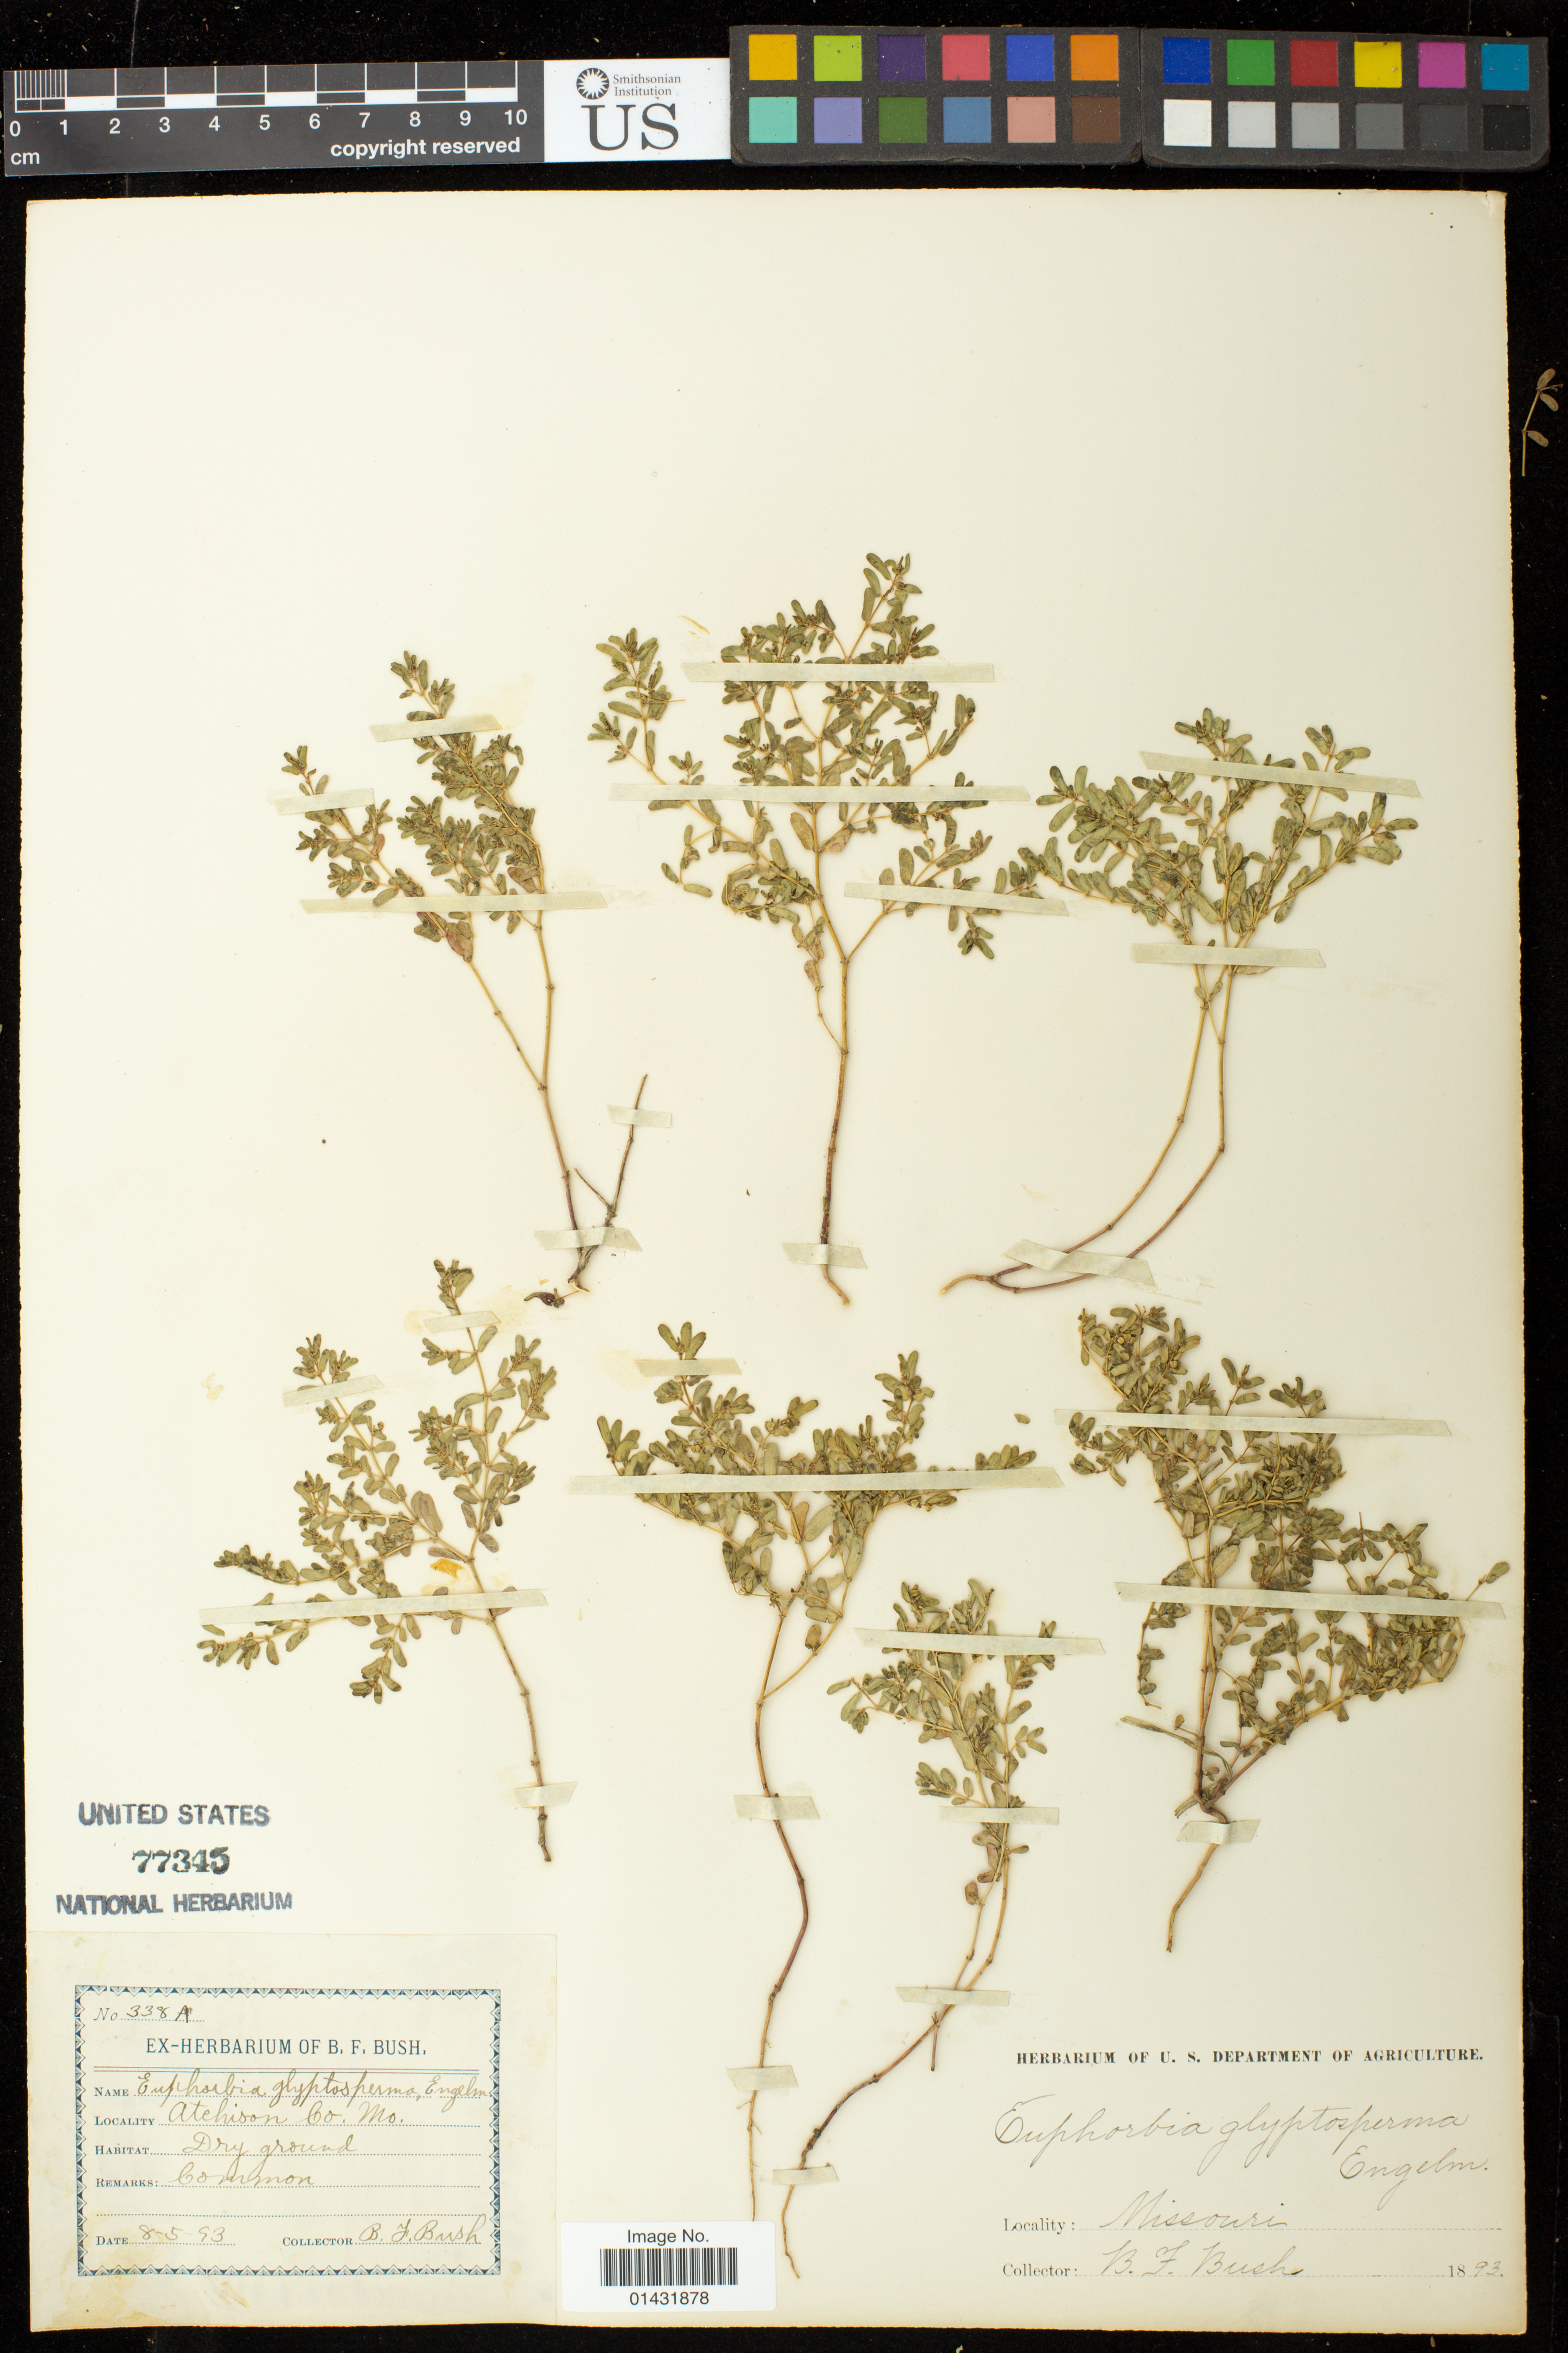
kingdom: Plantae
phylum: Tracheophyta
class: Magnoliopsida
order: Malpighiales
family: Euphorbiaceae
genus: Euphorbia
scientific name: Euphorbia glyptosperma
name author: Engelm.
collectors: B. F. Bush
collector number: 338A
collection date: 1893-08-05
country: United States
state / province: Missouri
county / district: Atchison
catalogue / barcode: US 77345